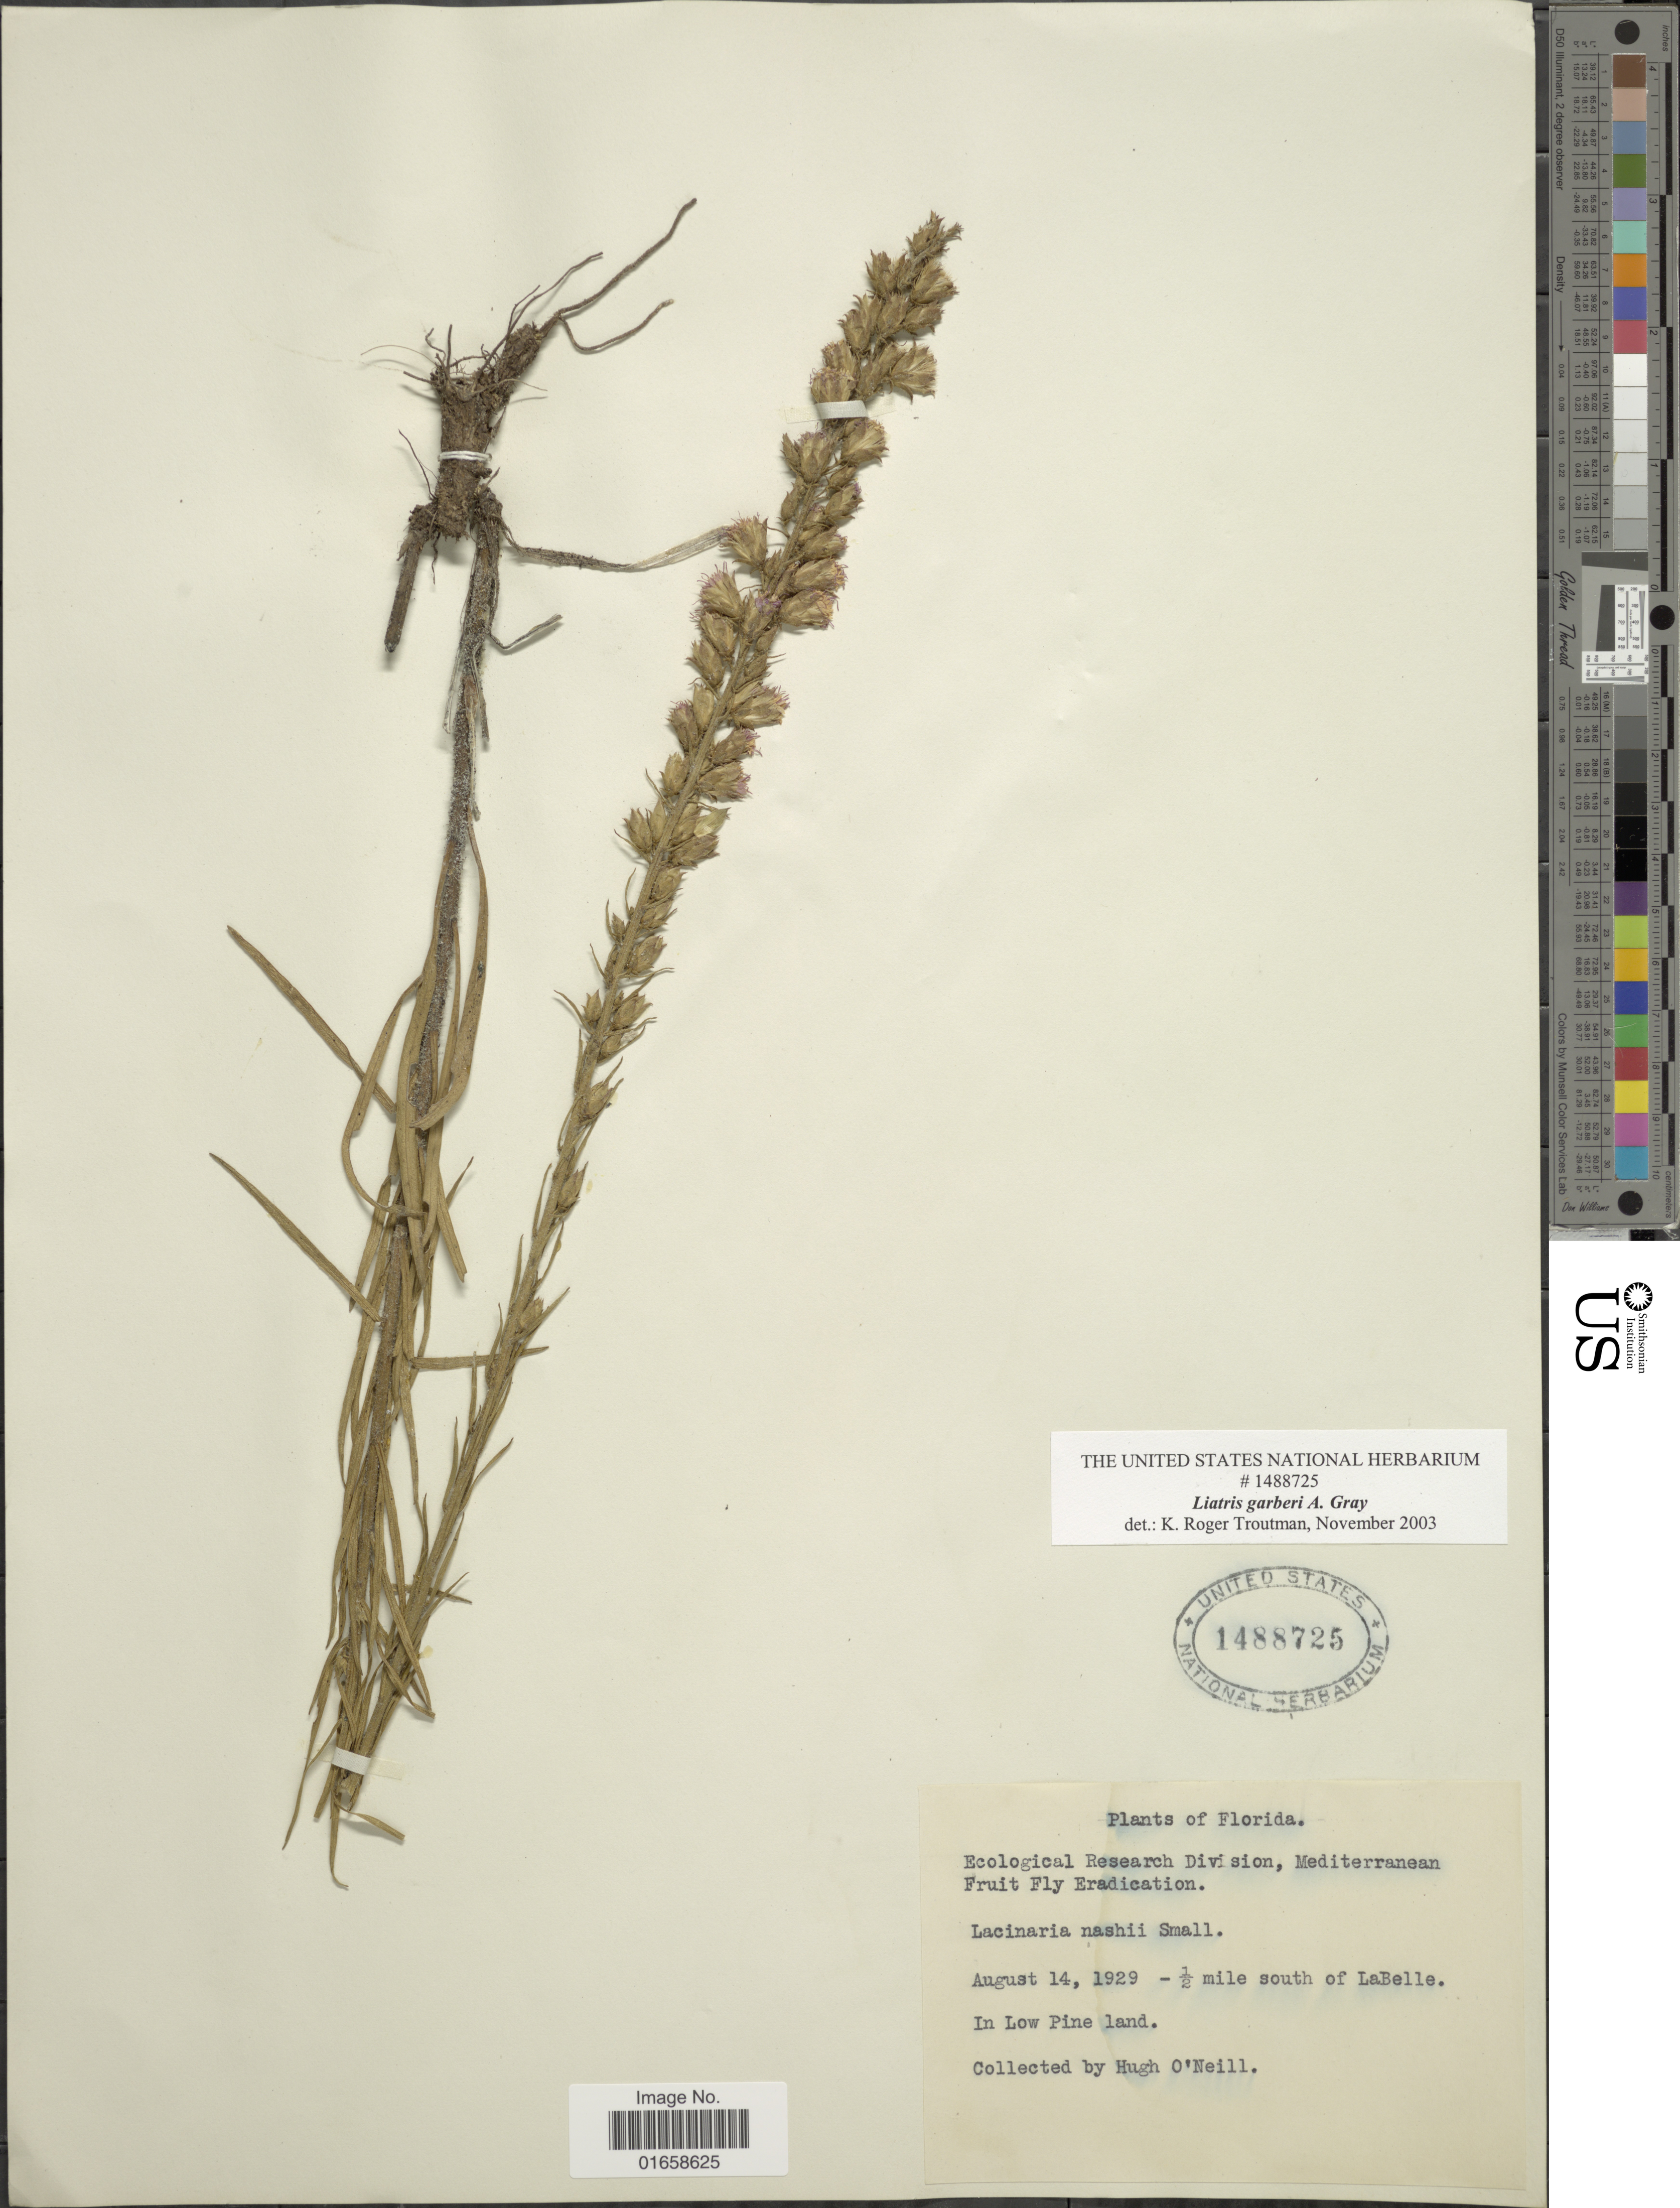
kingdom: Plantae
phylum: Tracheophyta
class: Magnoliopsida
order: Asterales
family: Asteraceae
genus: Liatris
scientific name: Liatris garberi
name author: A. Gray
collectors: H. O'Neill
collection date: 1929-08-14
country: United States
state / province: Florida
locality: ½ mile south of LaBelle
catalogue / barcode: US 1488725